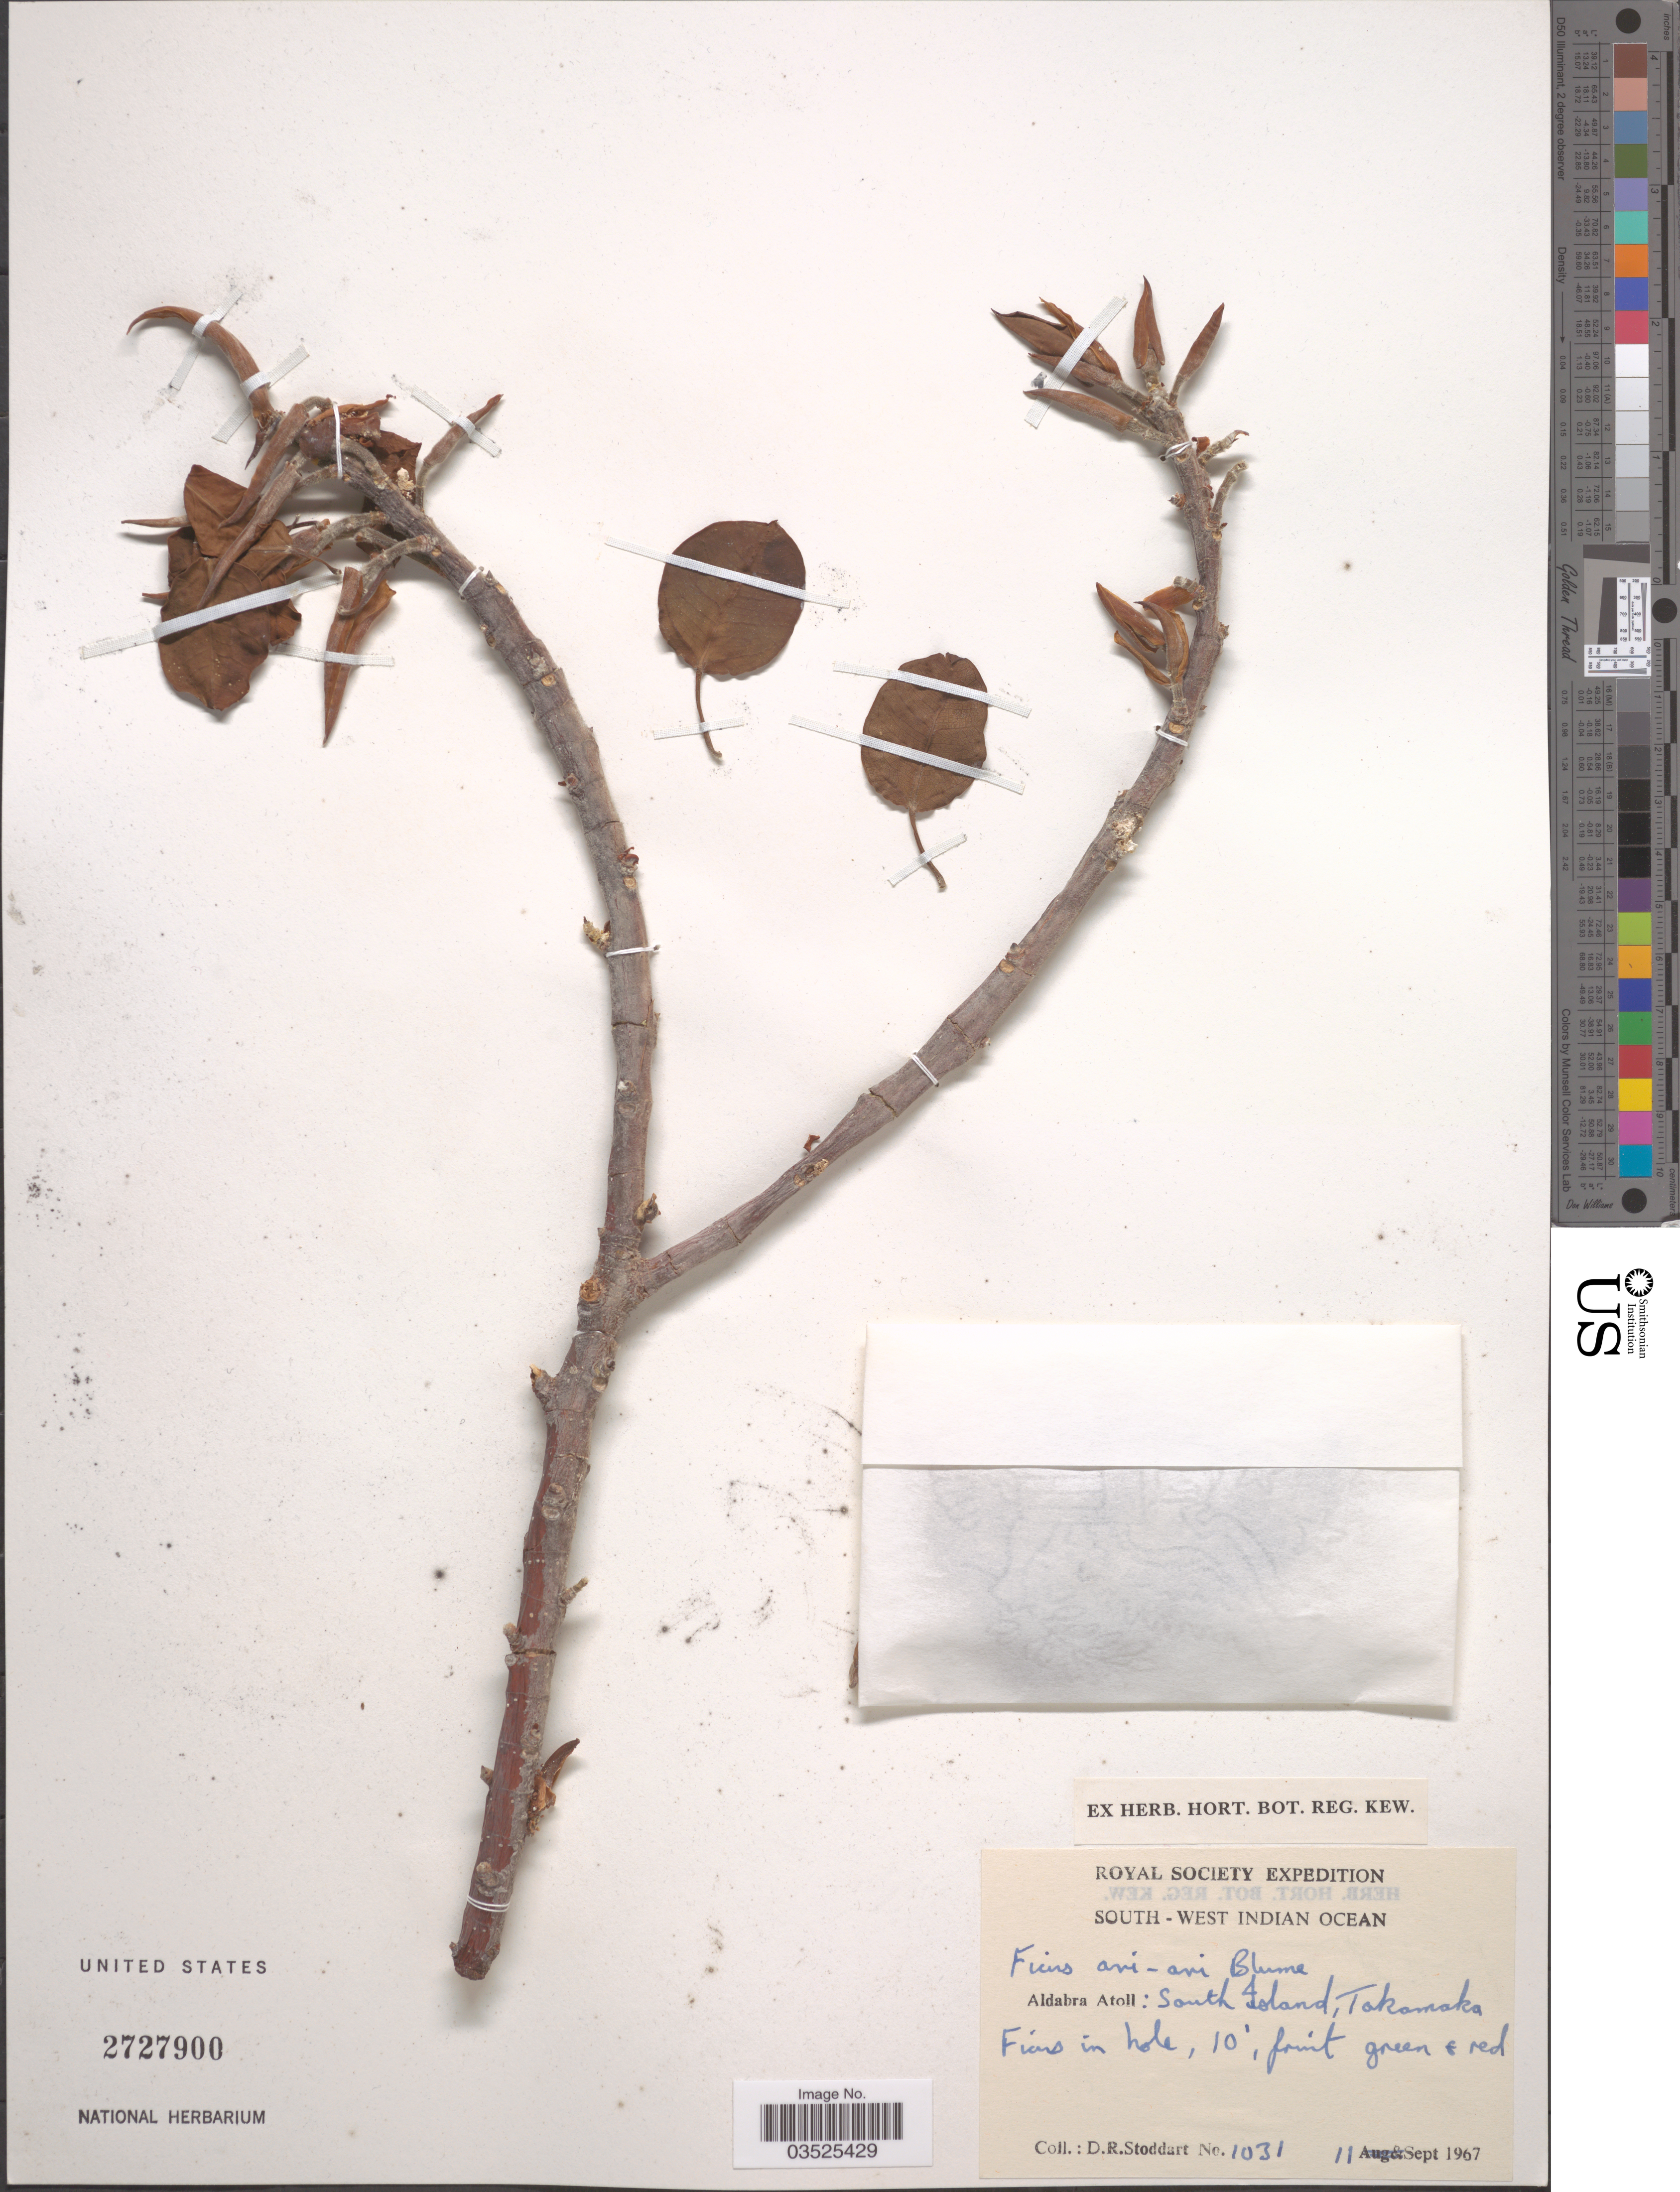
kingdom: Plantae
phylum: Tracheophyta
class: Magnoliopsida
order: Rosales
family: Moraceae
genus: Ficus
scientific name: Ficus avi-avi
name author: Blume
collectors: D. R. Stoddart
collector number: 1031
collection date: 1967-09-11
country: Seychelles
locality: South-West Indian Ocean. Aldabra Atoll: South Island, Takamaka.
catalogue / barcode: US 2727900